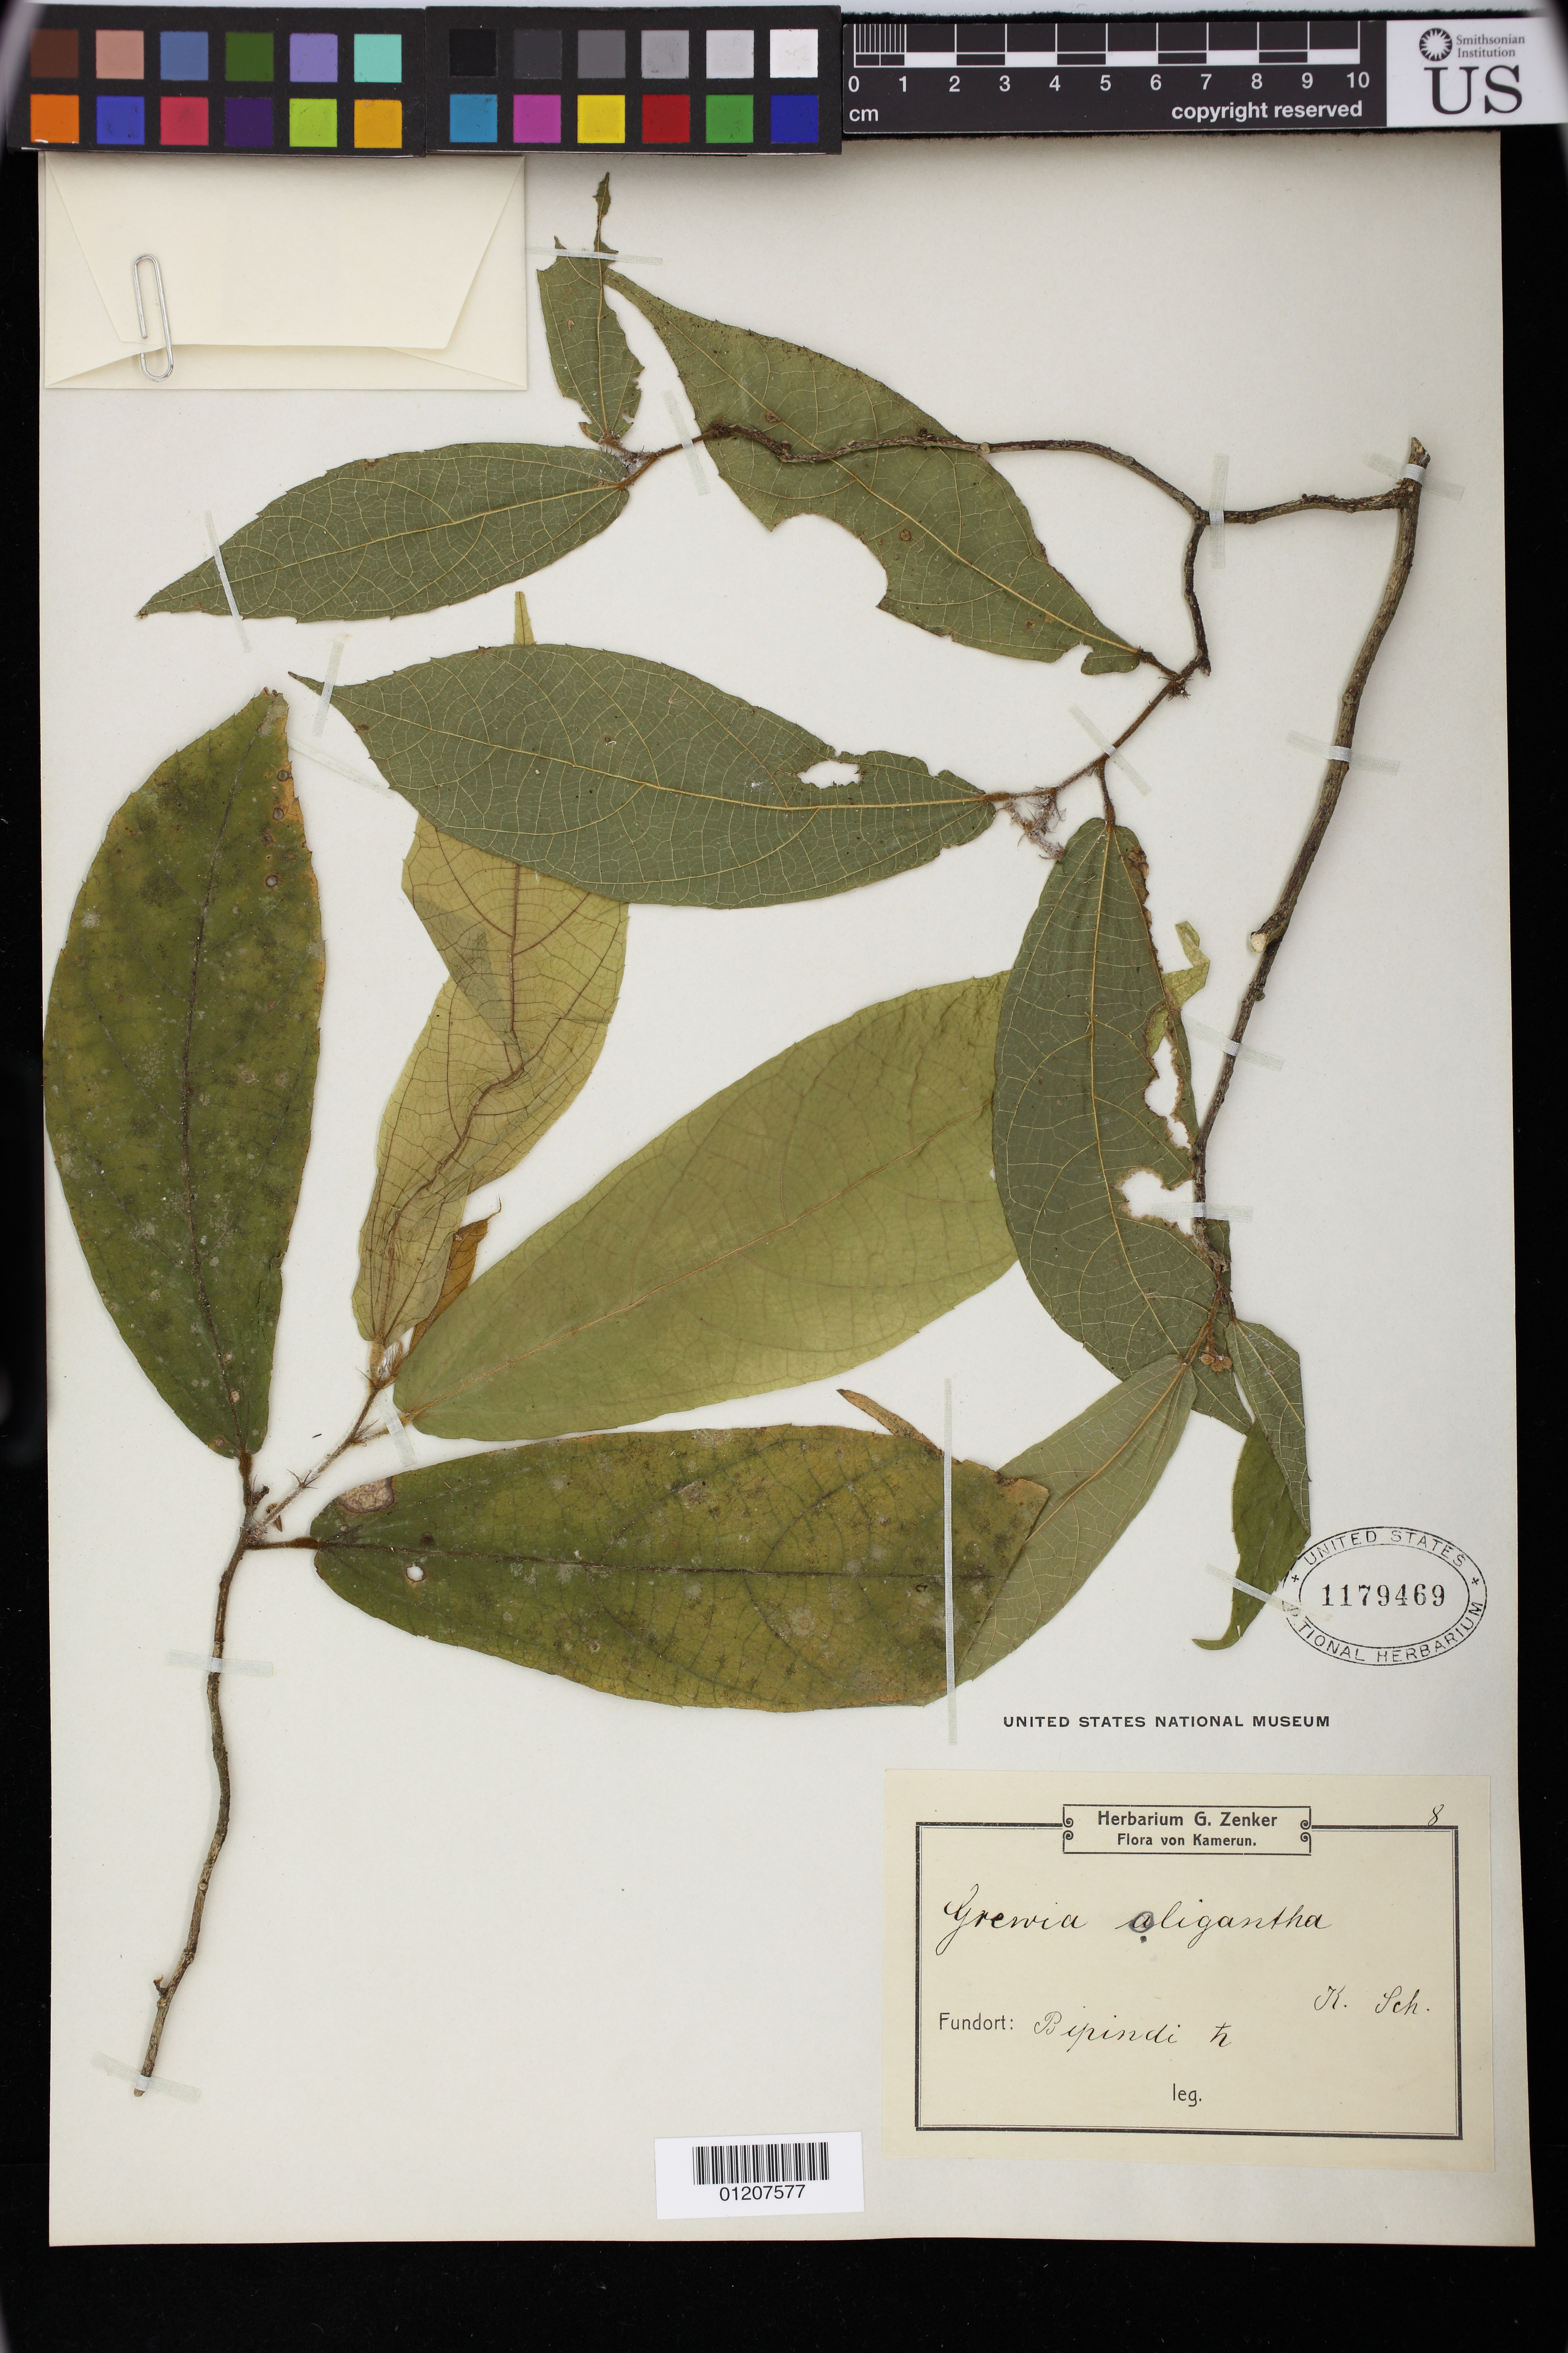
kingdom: Plantae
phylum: Tracheophyta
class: Magnoliopsida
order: Malvales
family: Malvaceae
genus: Desplatsia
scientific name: Desplatsia subericarpa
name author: Bocq.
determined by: Dorr, L. J., (BOT), Smithsonian Institution - National Museum of Natural History (UNITED STATES)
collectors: G. A. Zenker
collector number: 8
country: Cameroon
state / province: Sud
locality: Kamerun. Fundort: Bipindi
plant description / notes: = Zenker 918 ?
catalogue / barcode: US 1179469